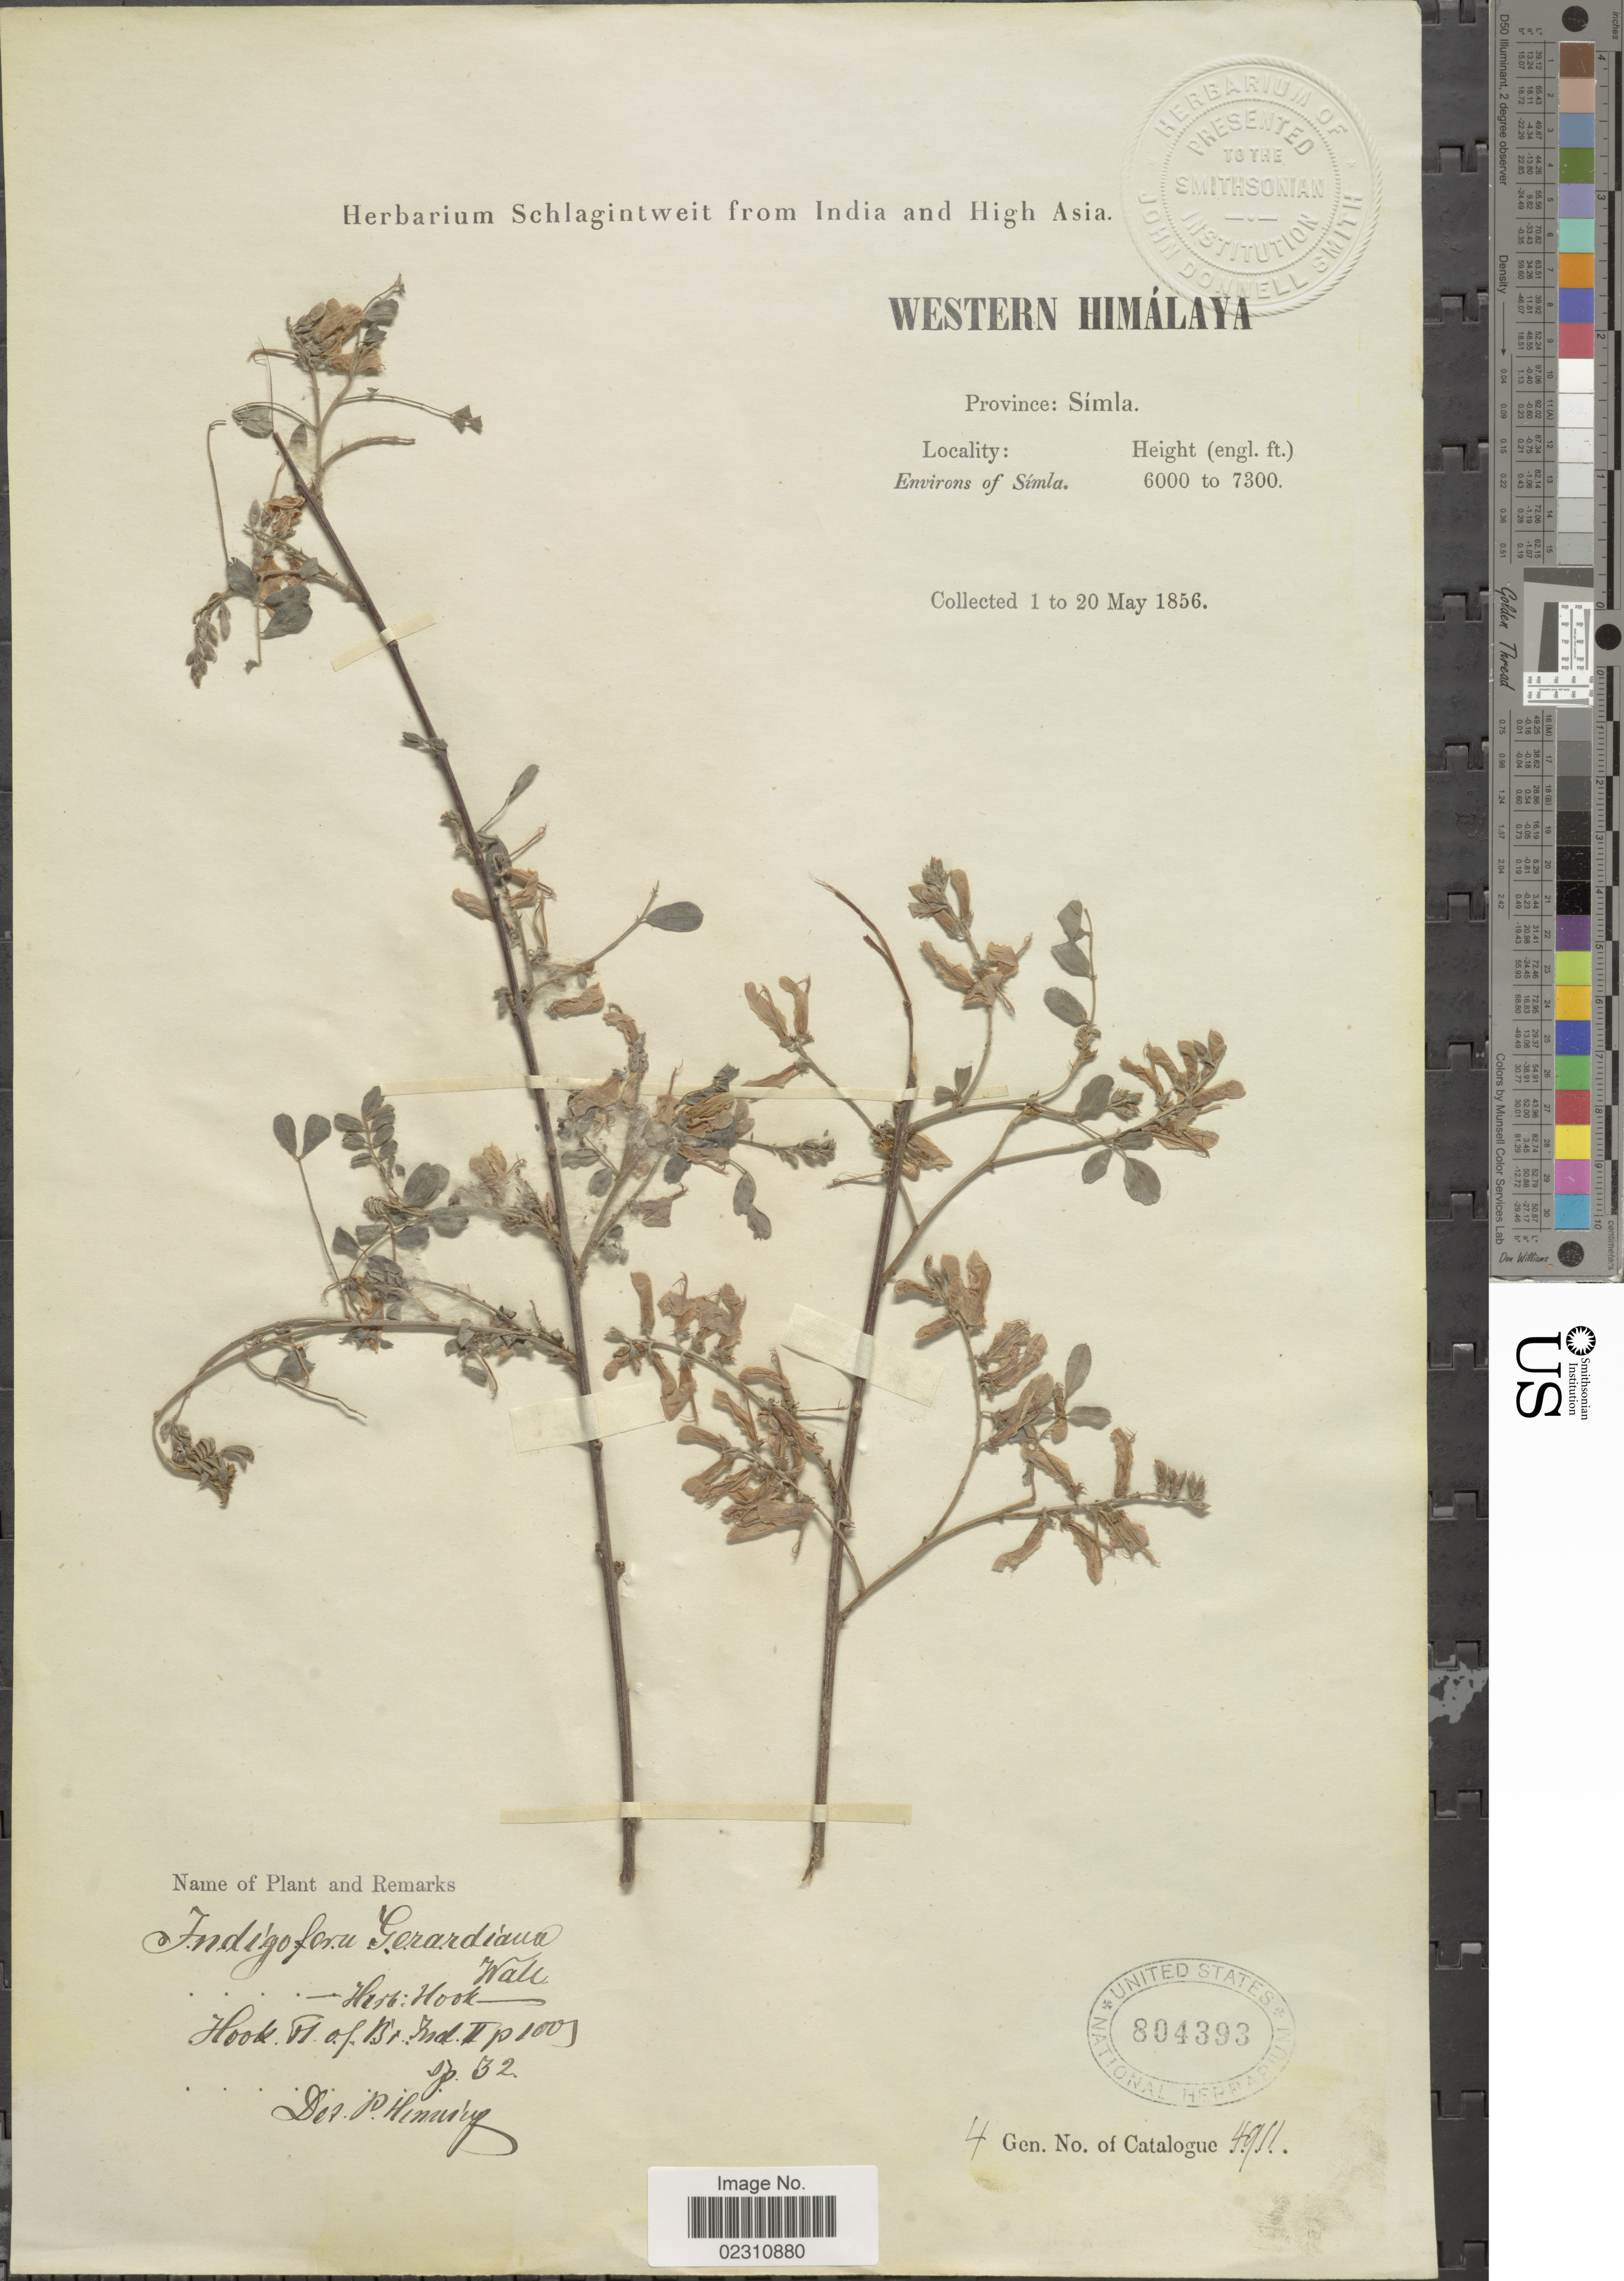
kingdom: Plantae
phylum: Tracheophyta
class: Magnoliopsida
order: Fabales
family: Fabaceae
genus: Indigofera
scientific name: Indigofera gerardiana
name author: Wall.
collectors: ex herb. Schlagintweit from India and High Asia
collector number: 4911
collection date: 1856-05-01/1856-05-20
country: India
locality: Western Himalaya, Province: Simla, Environs of Simla.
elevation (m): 1829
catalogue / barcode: US 804393